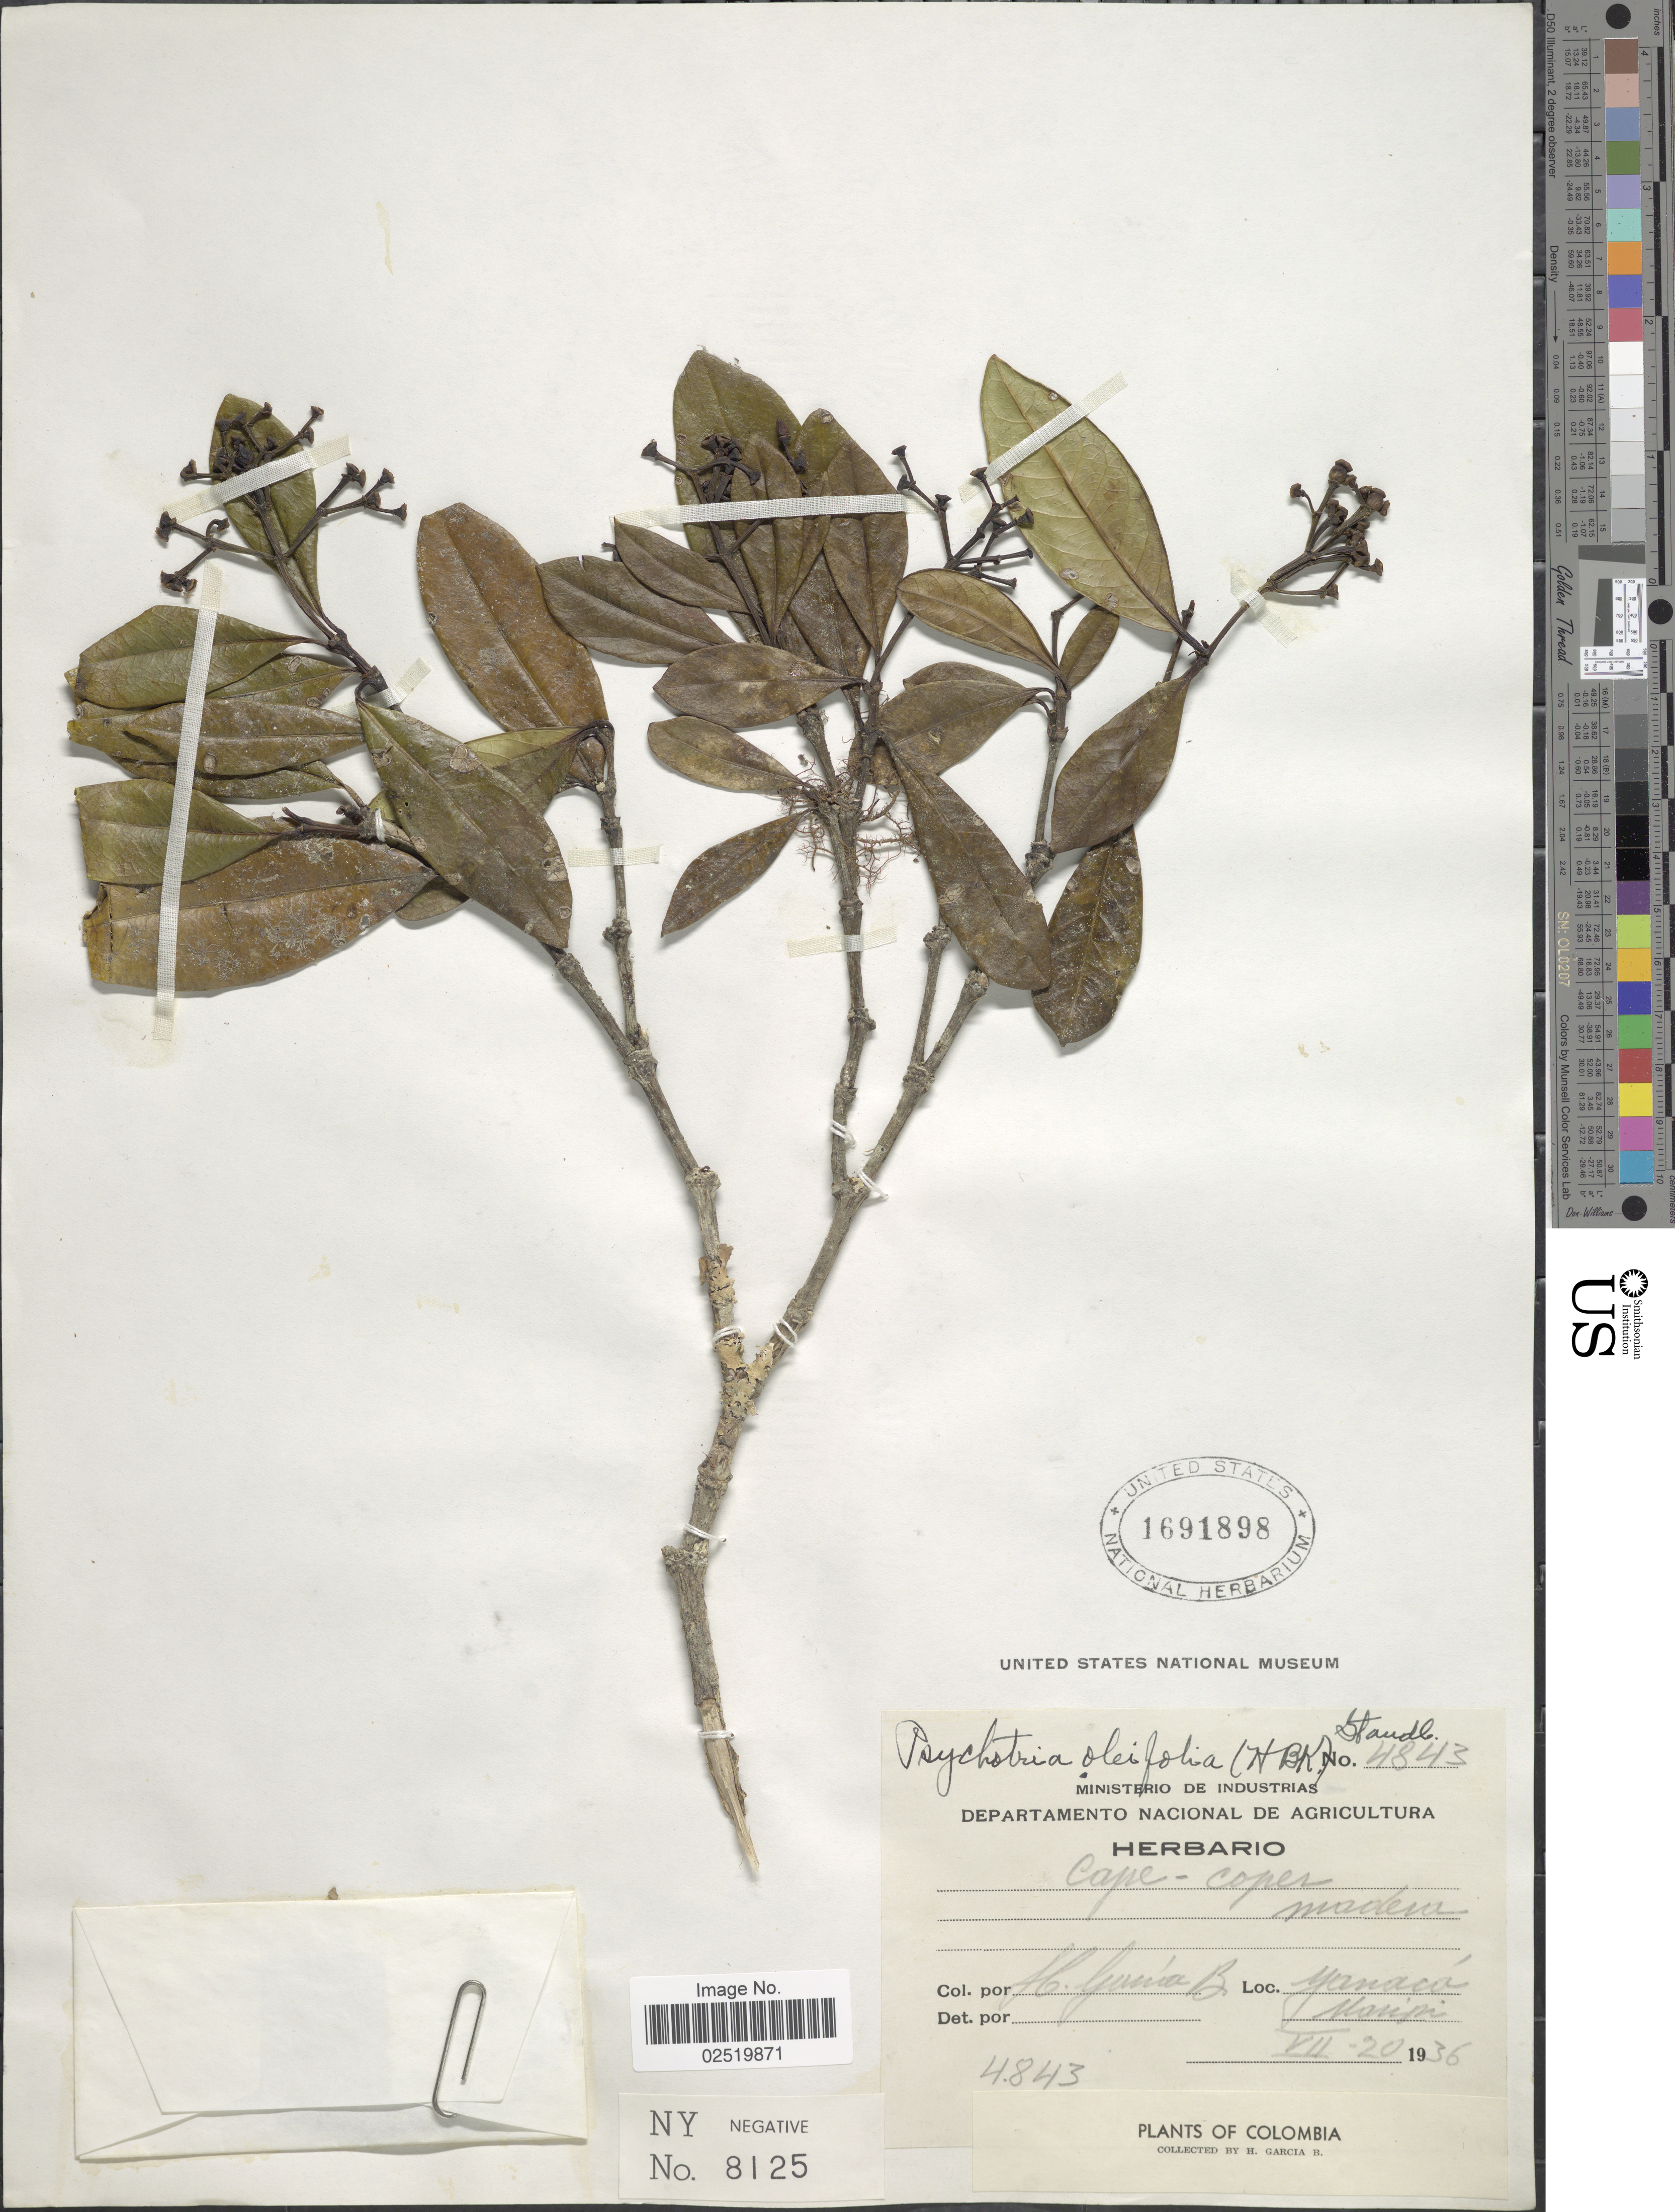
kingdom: Plantae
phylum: Tracheophyta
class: Magnoliopsida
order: Gentianales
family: Rubiaceae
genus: Psychotria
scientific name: Psychotria oleifolia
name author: (Kunth) Standl.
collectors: H. García Barriga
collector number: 4843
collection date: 1936-07-20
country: Colombia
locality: Yanaca, Maripi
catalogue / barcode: US 1691898